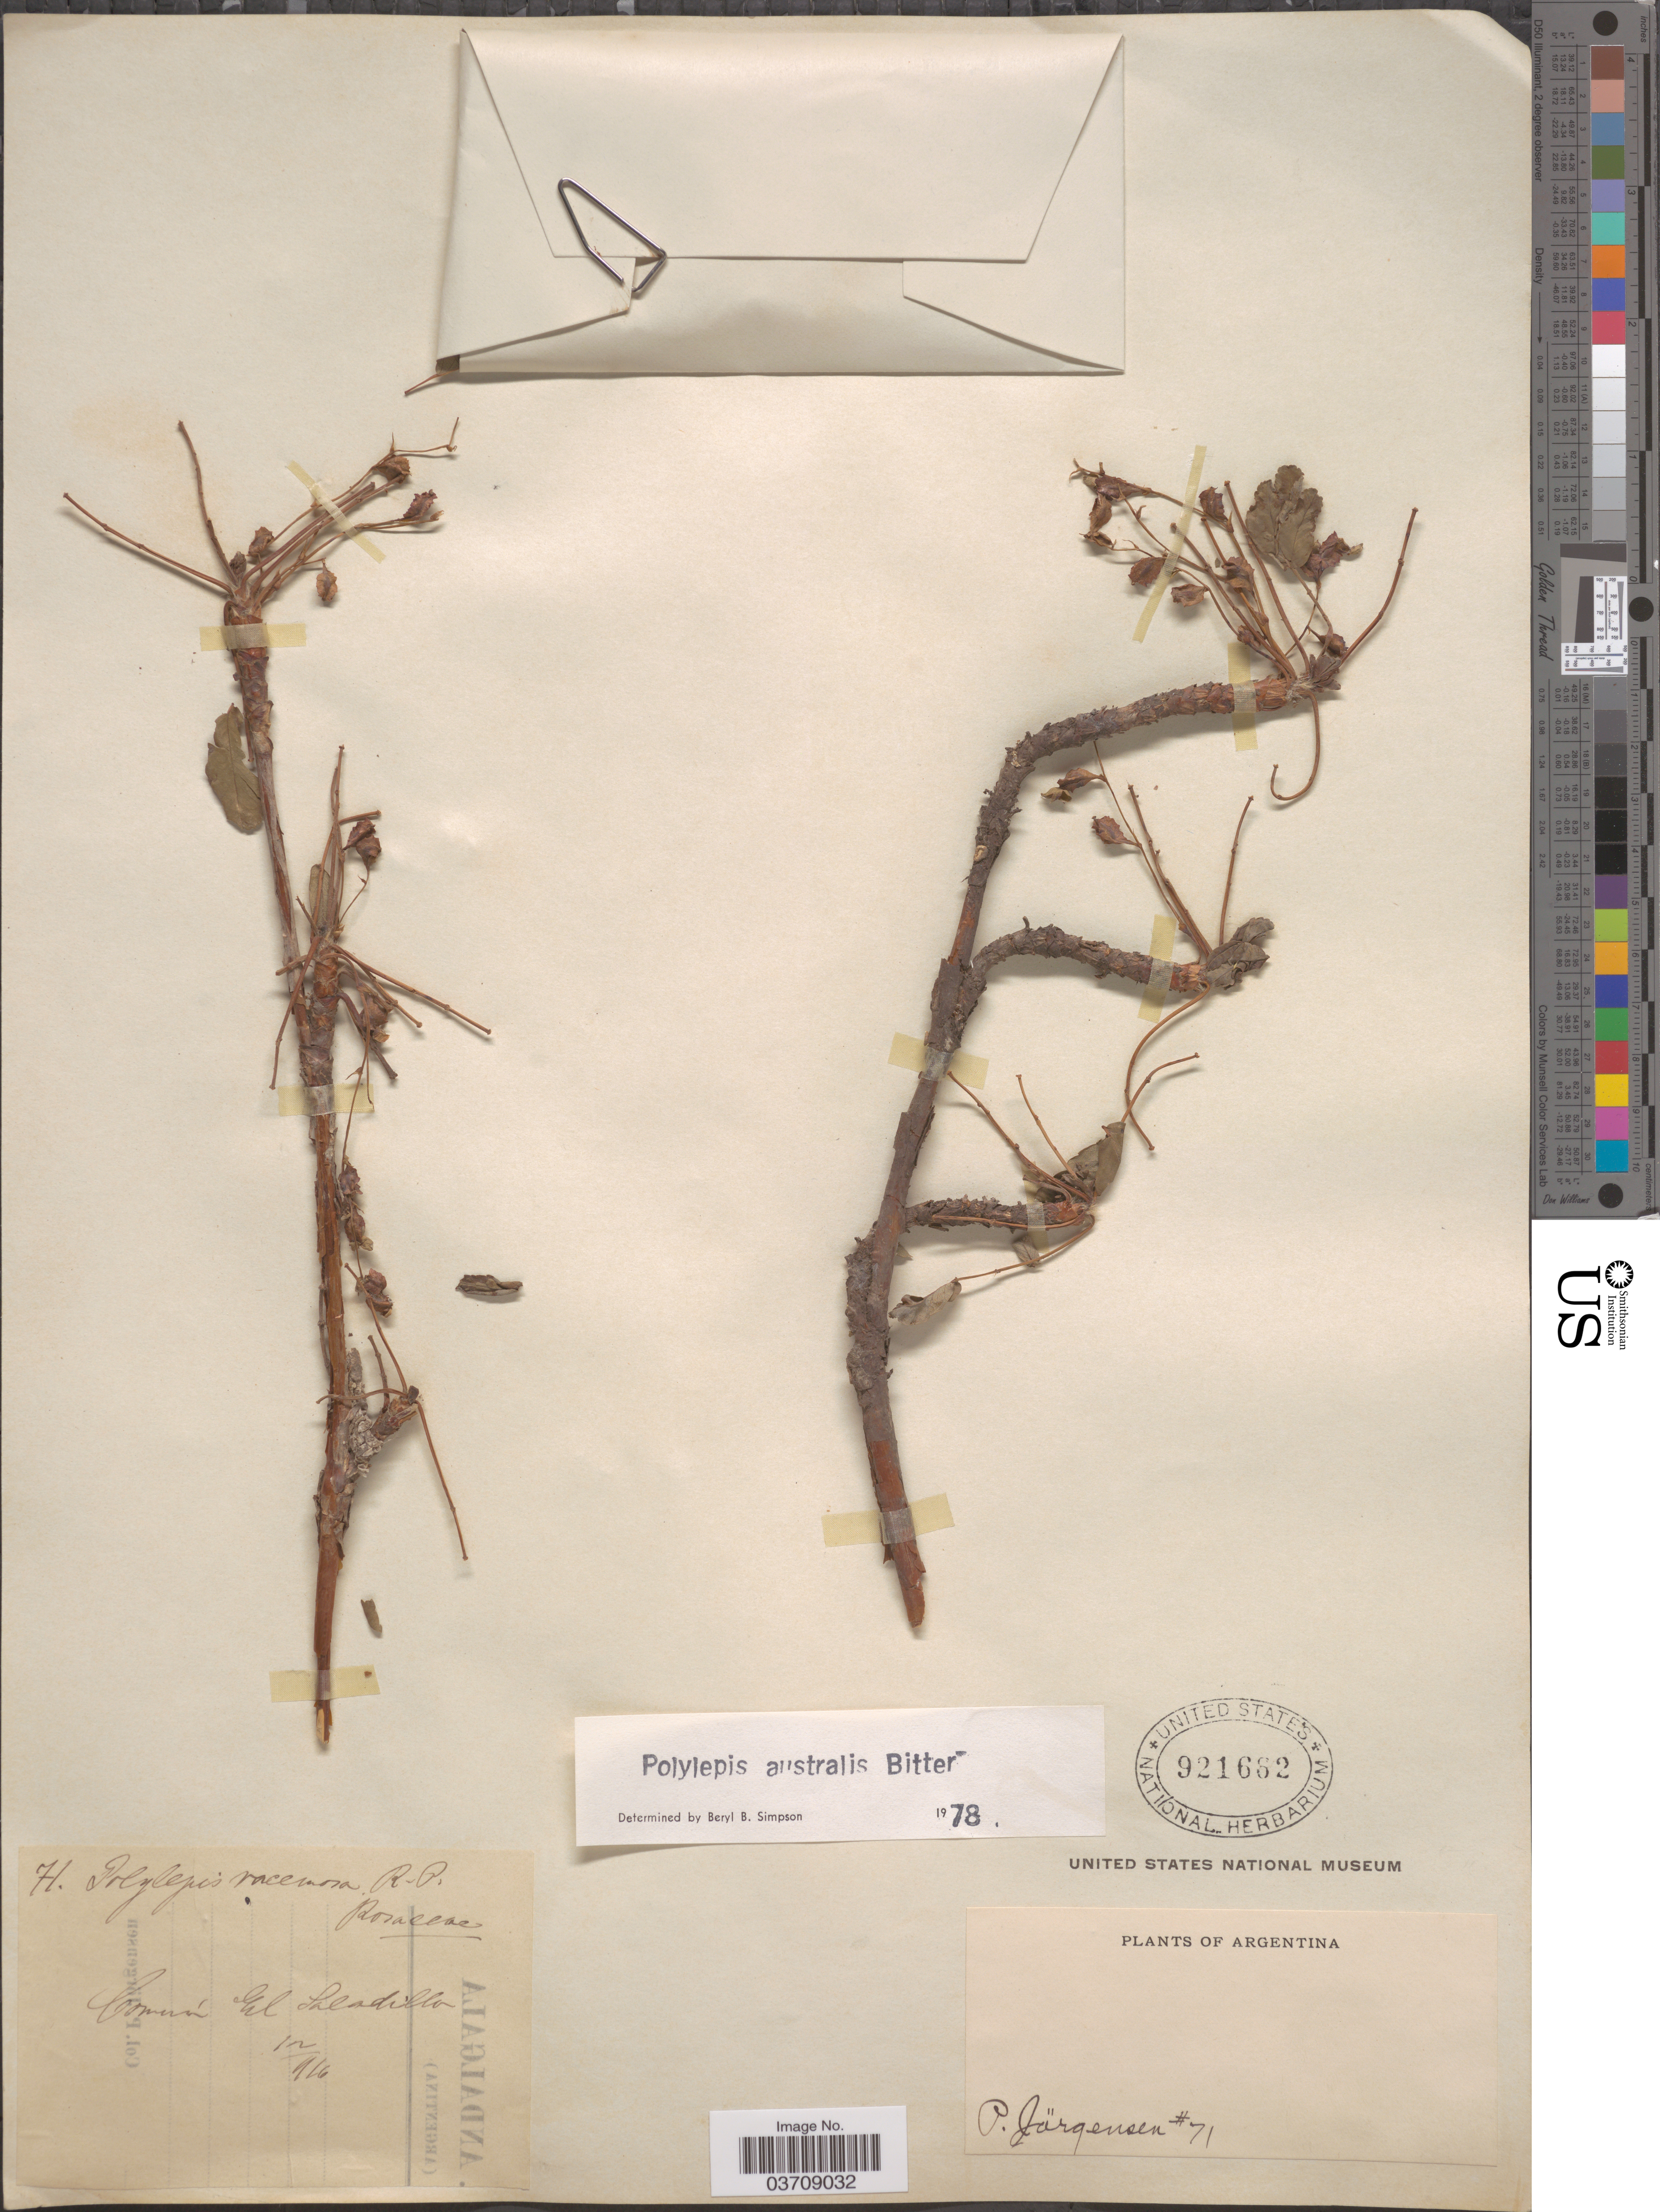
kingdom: Plantae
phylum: Tracheophyta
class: Magnoliopsida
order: Rosales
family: Rosaceae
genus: Polylepis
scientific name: Polylepis australis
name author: Bitter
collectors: P. Jörgensen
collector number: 71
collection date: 1916-12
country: Argentina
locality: Comun El Saladillo.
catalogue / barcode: US 921662